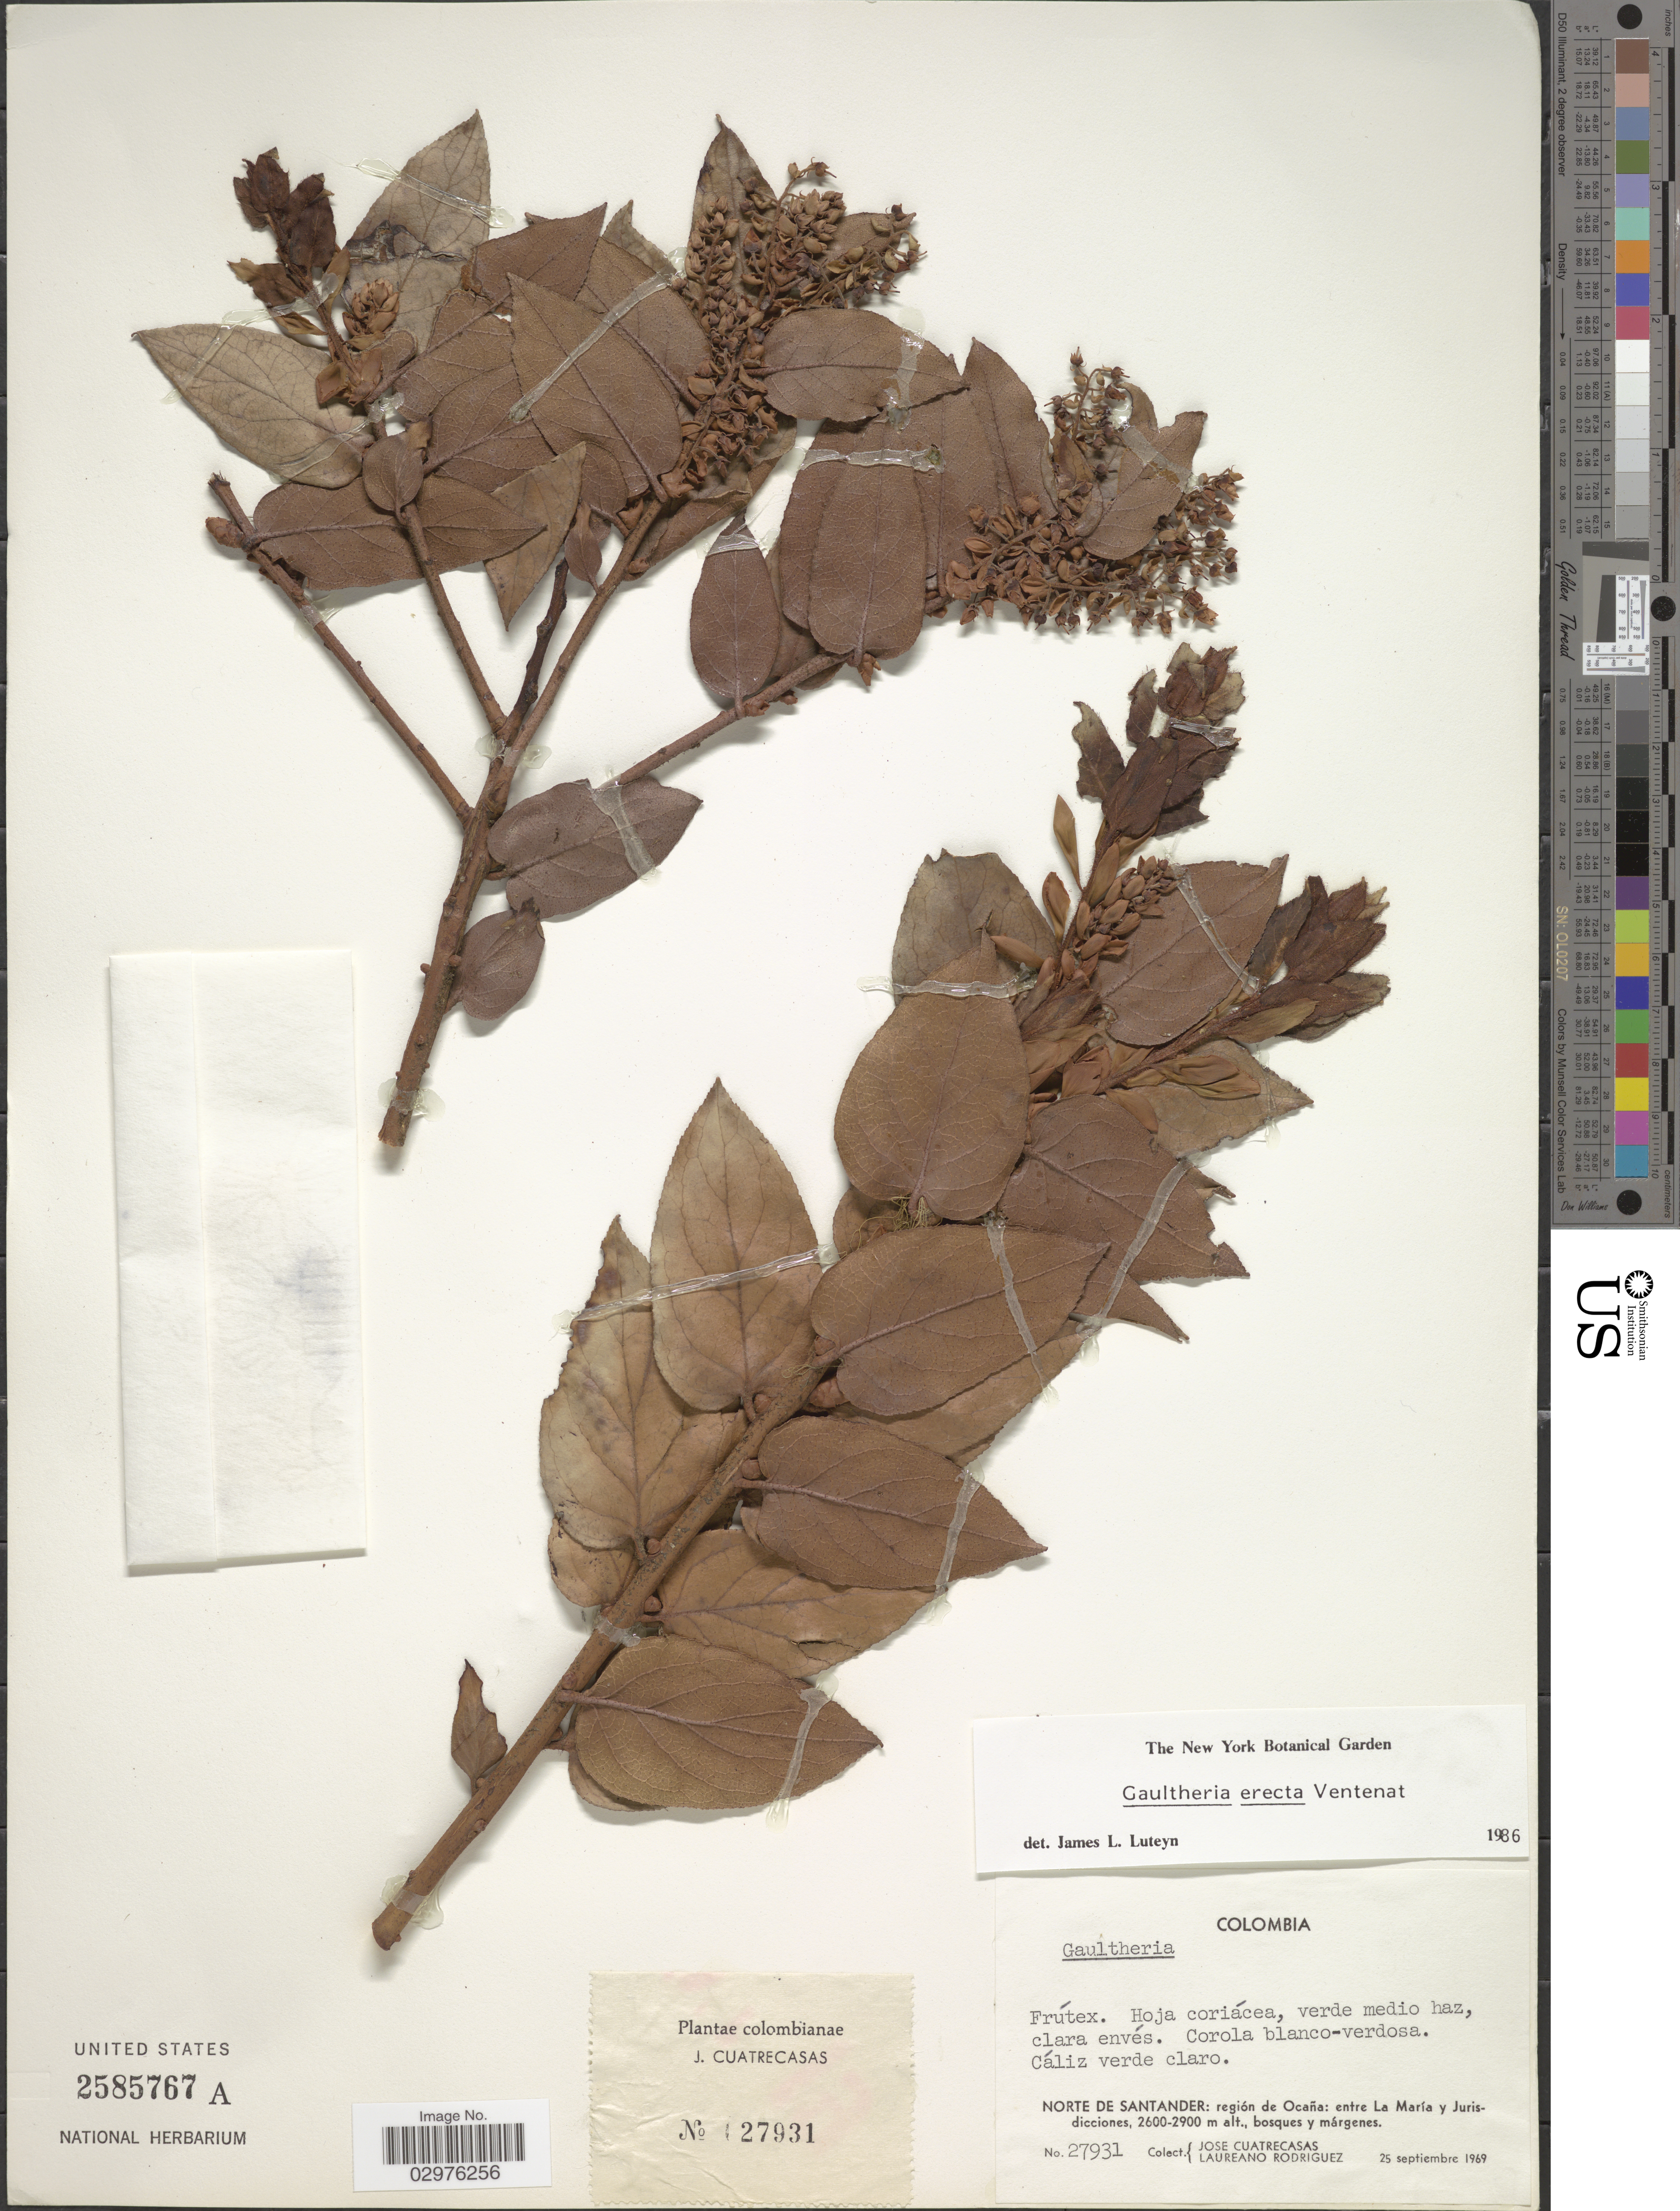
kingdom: Plantae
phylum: Tracheophyta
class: Magnoliopsida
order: Ericales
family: Ericaceae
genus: Gaultheria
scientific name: Gaultheria erecta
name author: Vent.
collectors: J. Cuatrecasas & L. Rodriguez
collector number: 27931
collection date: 1969-09-25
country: Colombia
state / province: Norte de Santander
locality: Región de Ocaña: entre La María y Jurisdicciones, bosques y márgenes.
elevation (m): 2600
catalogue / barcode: US 2585767A